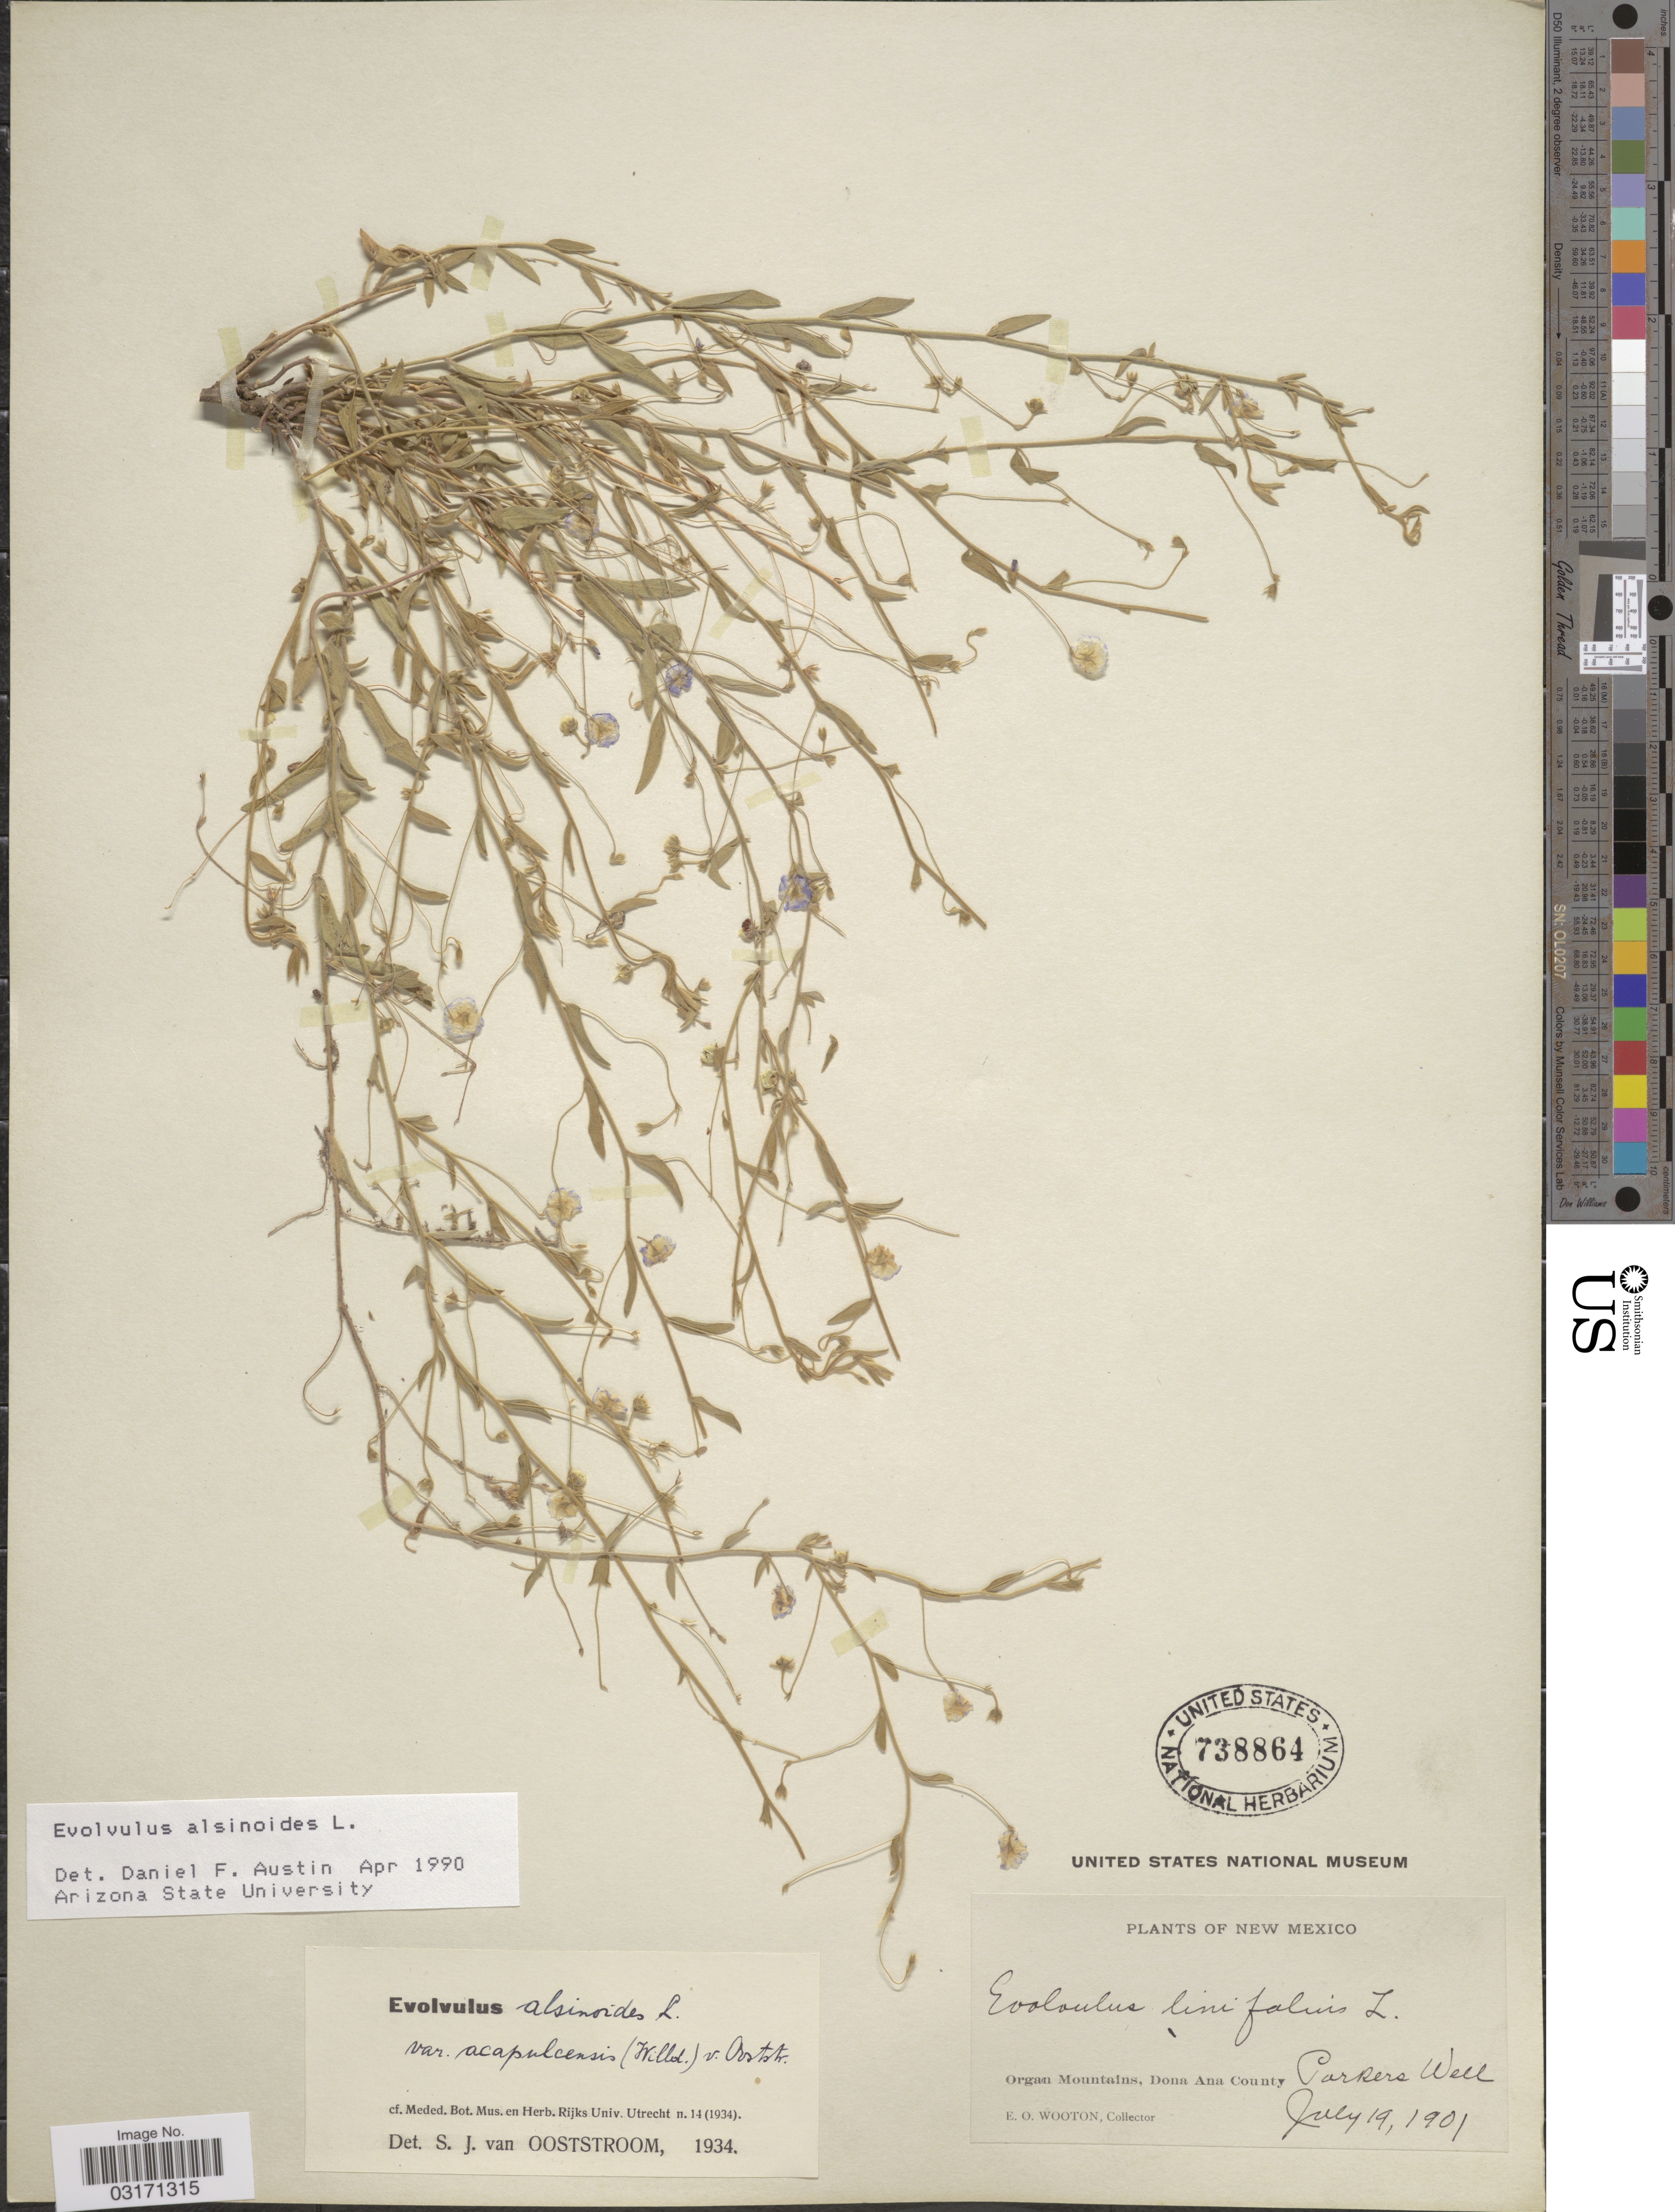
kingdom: Plantae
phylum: Tracheophyta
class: Magnoliopsida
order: Solanales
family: Convolvulaceae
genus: Evolvulus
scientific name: Evolvulus alsinoides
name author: (L.) L.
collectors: E. O. Wooton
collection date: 1901-07-19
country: United States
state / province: New Mexico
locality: Organ Mountains, Dona Ana County, Parkers Well.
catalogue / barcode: US 738864